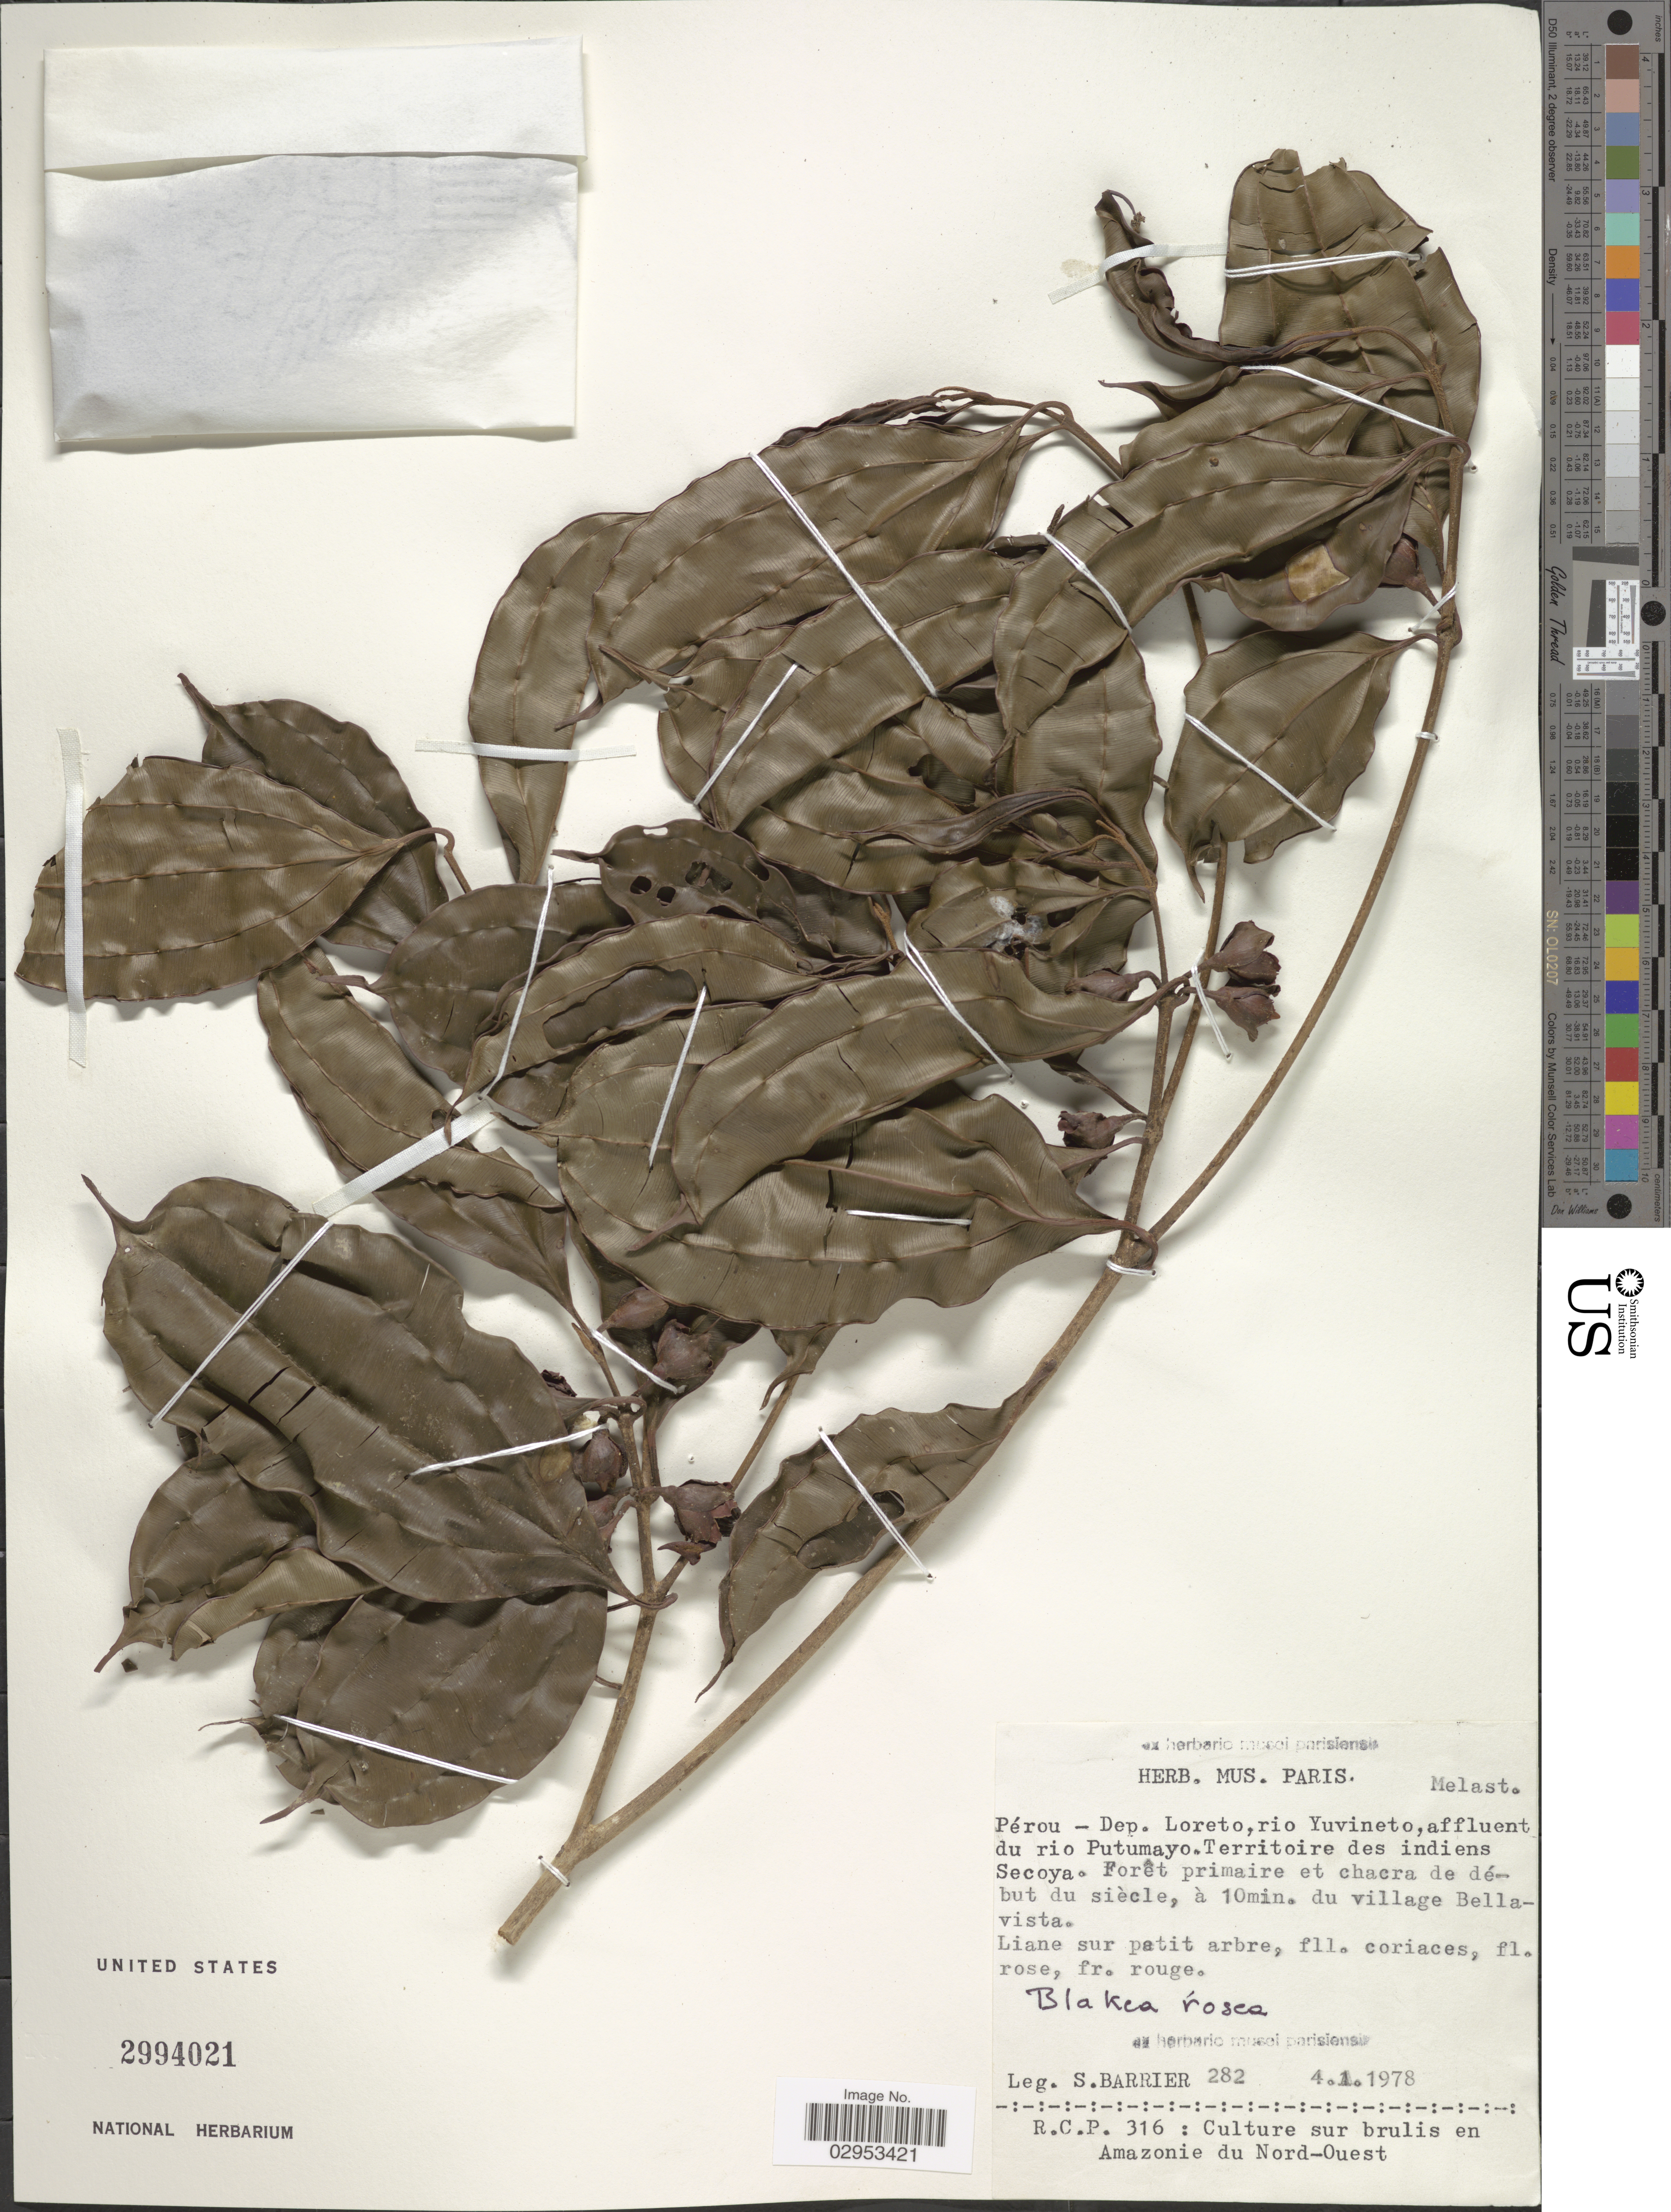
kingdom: Plantae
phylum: Tracheophyta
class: Magnoliopsida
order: Myrtales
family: Melastomataceae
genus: Blakea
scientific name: Blakea rosea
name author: D. Don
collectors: S. Barrier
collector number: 282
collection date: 1978-01-04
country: Peru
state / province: Loreto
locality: Rio Yuvineto, affluent du rio Putumayo. Territoire des indiens Secoya. À 10min. du village Bellasvista.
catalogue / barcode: US 2994021